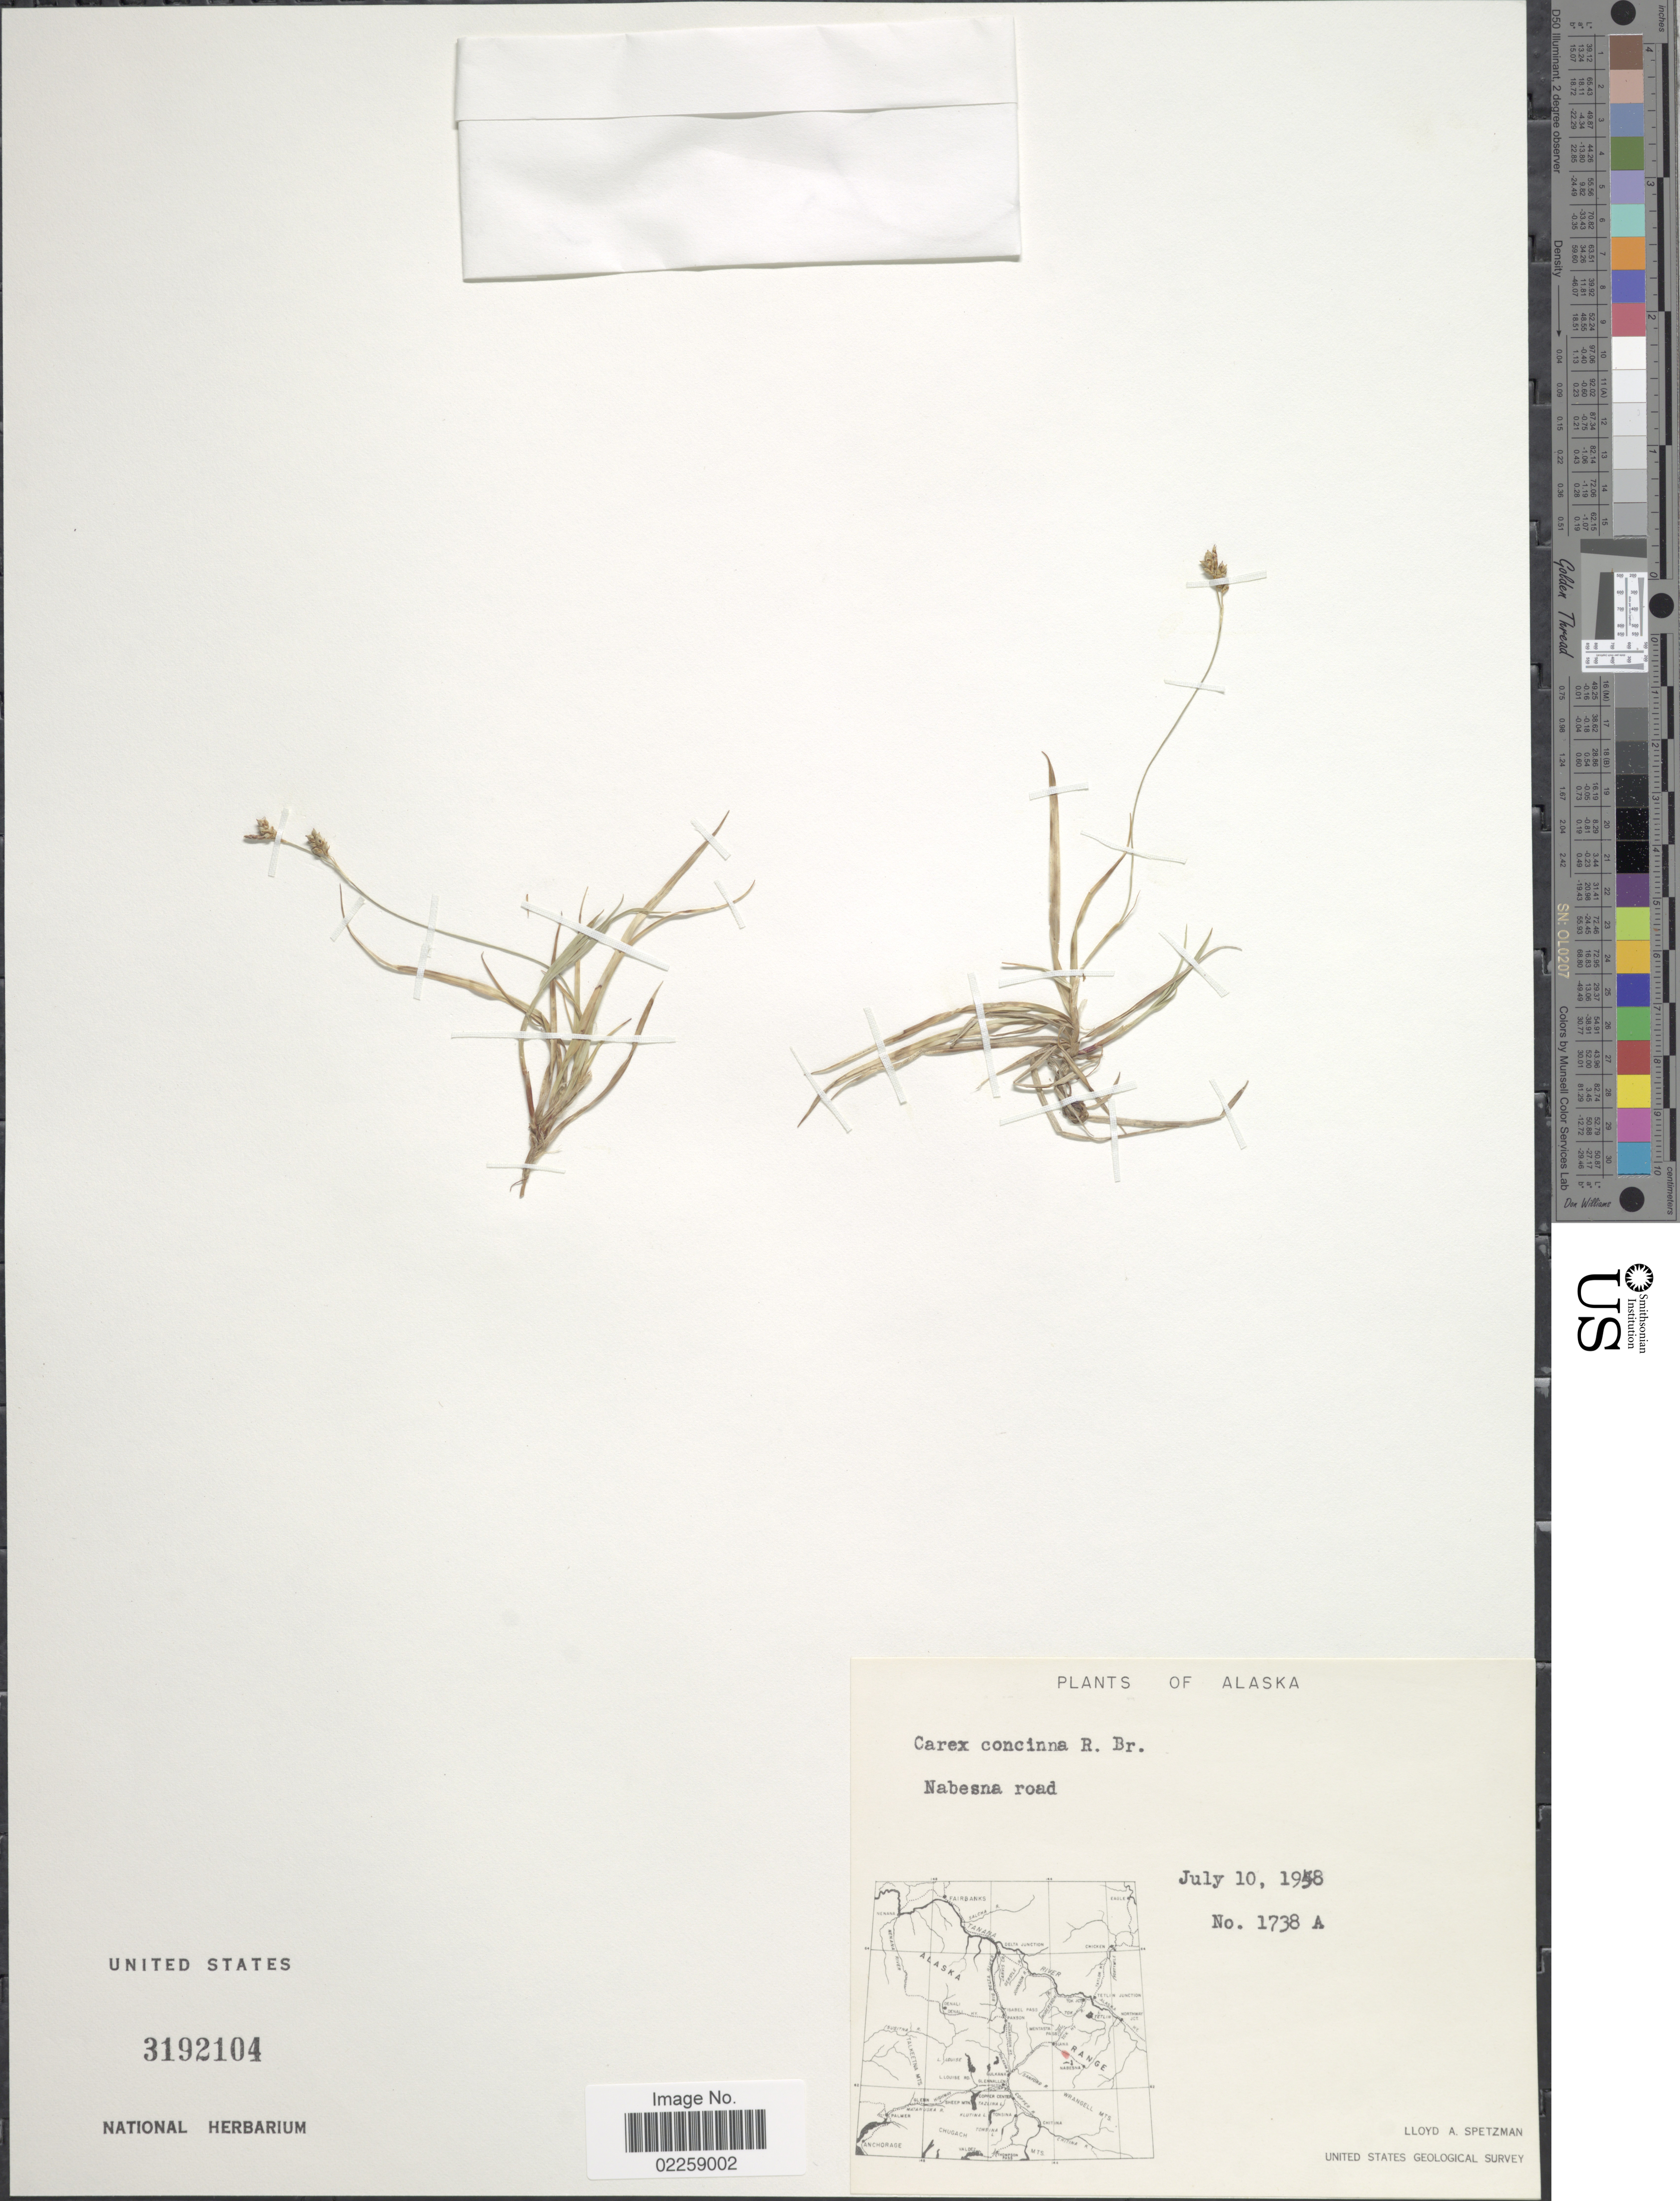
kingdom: Plantae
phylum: Tracheophyta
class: Liliopsida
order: Poales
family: Cyperaceae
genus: Carex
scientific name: Carex concinna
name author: R. Br.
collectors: L. Spetzman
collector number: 1738A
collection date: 1958-07-10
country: United States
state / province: Alaska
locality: Nabesna Road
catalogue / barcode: US 3192104